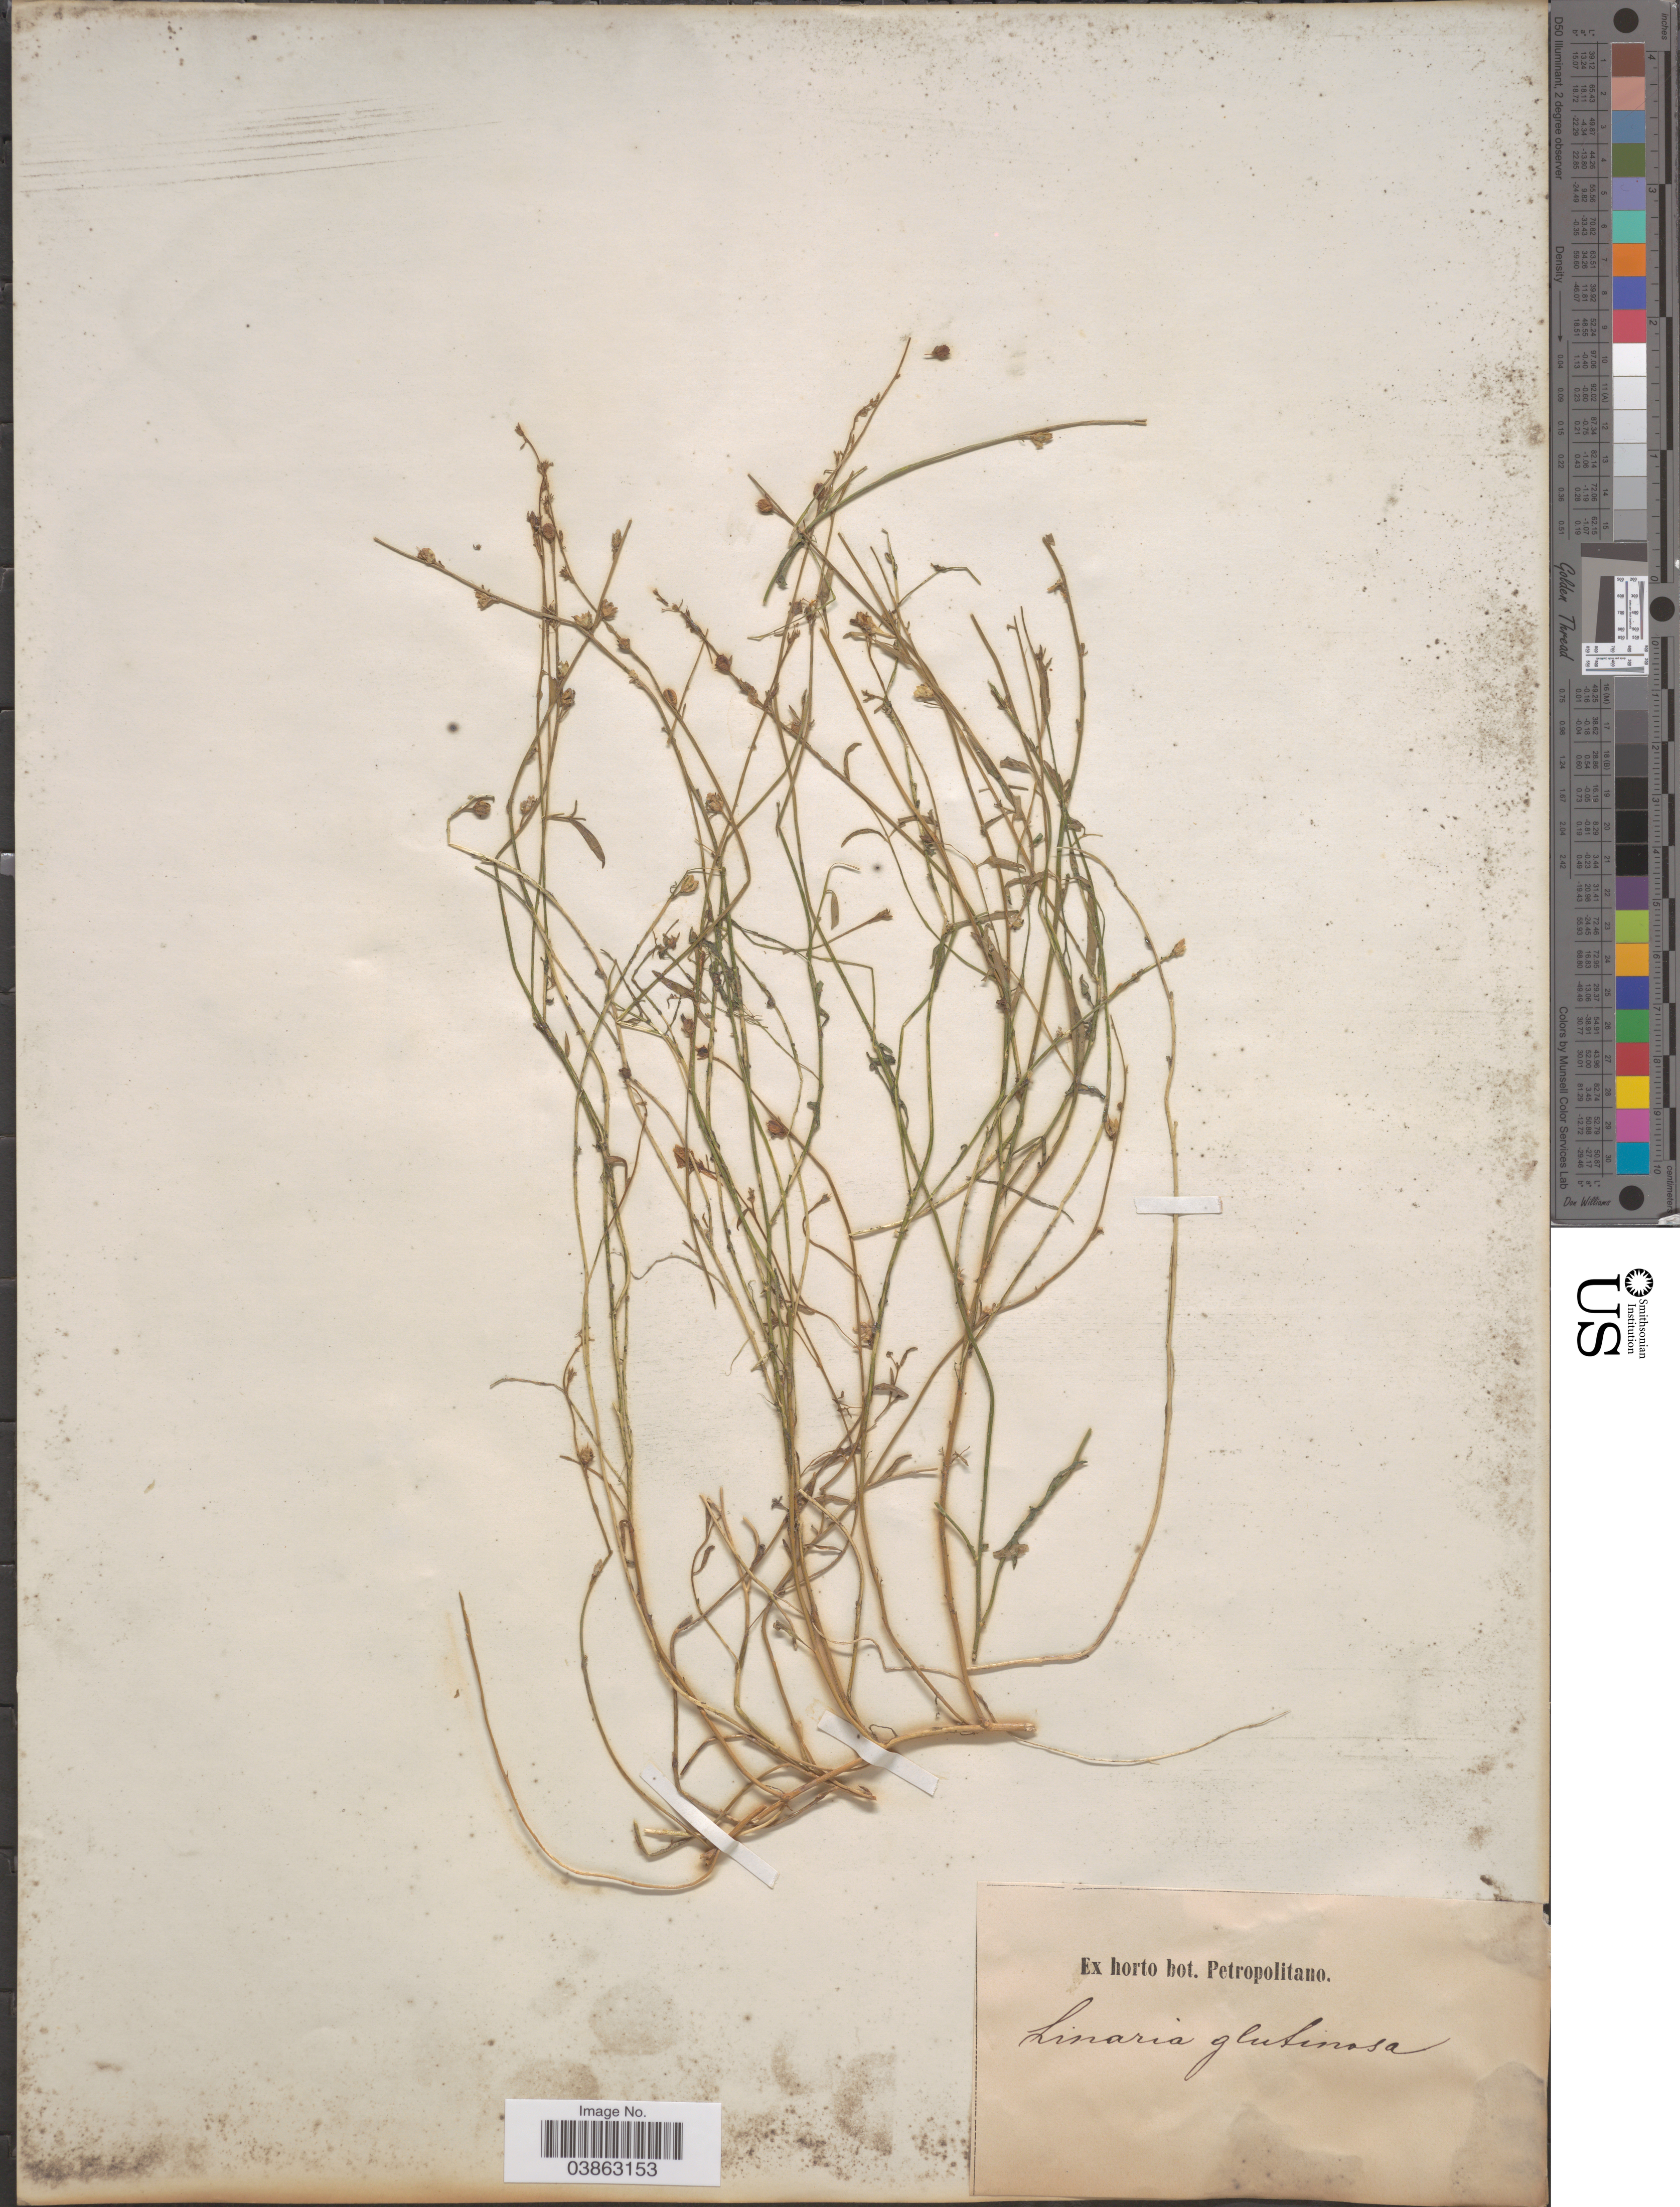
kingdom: Plantae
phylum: Tracheophyta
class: Magnoliopsida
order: Lamiales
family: Plantaginaceae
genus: Linaria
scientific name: Linaria glutinosa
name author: Benth.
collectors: ex Horto Bot. Petropolitano